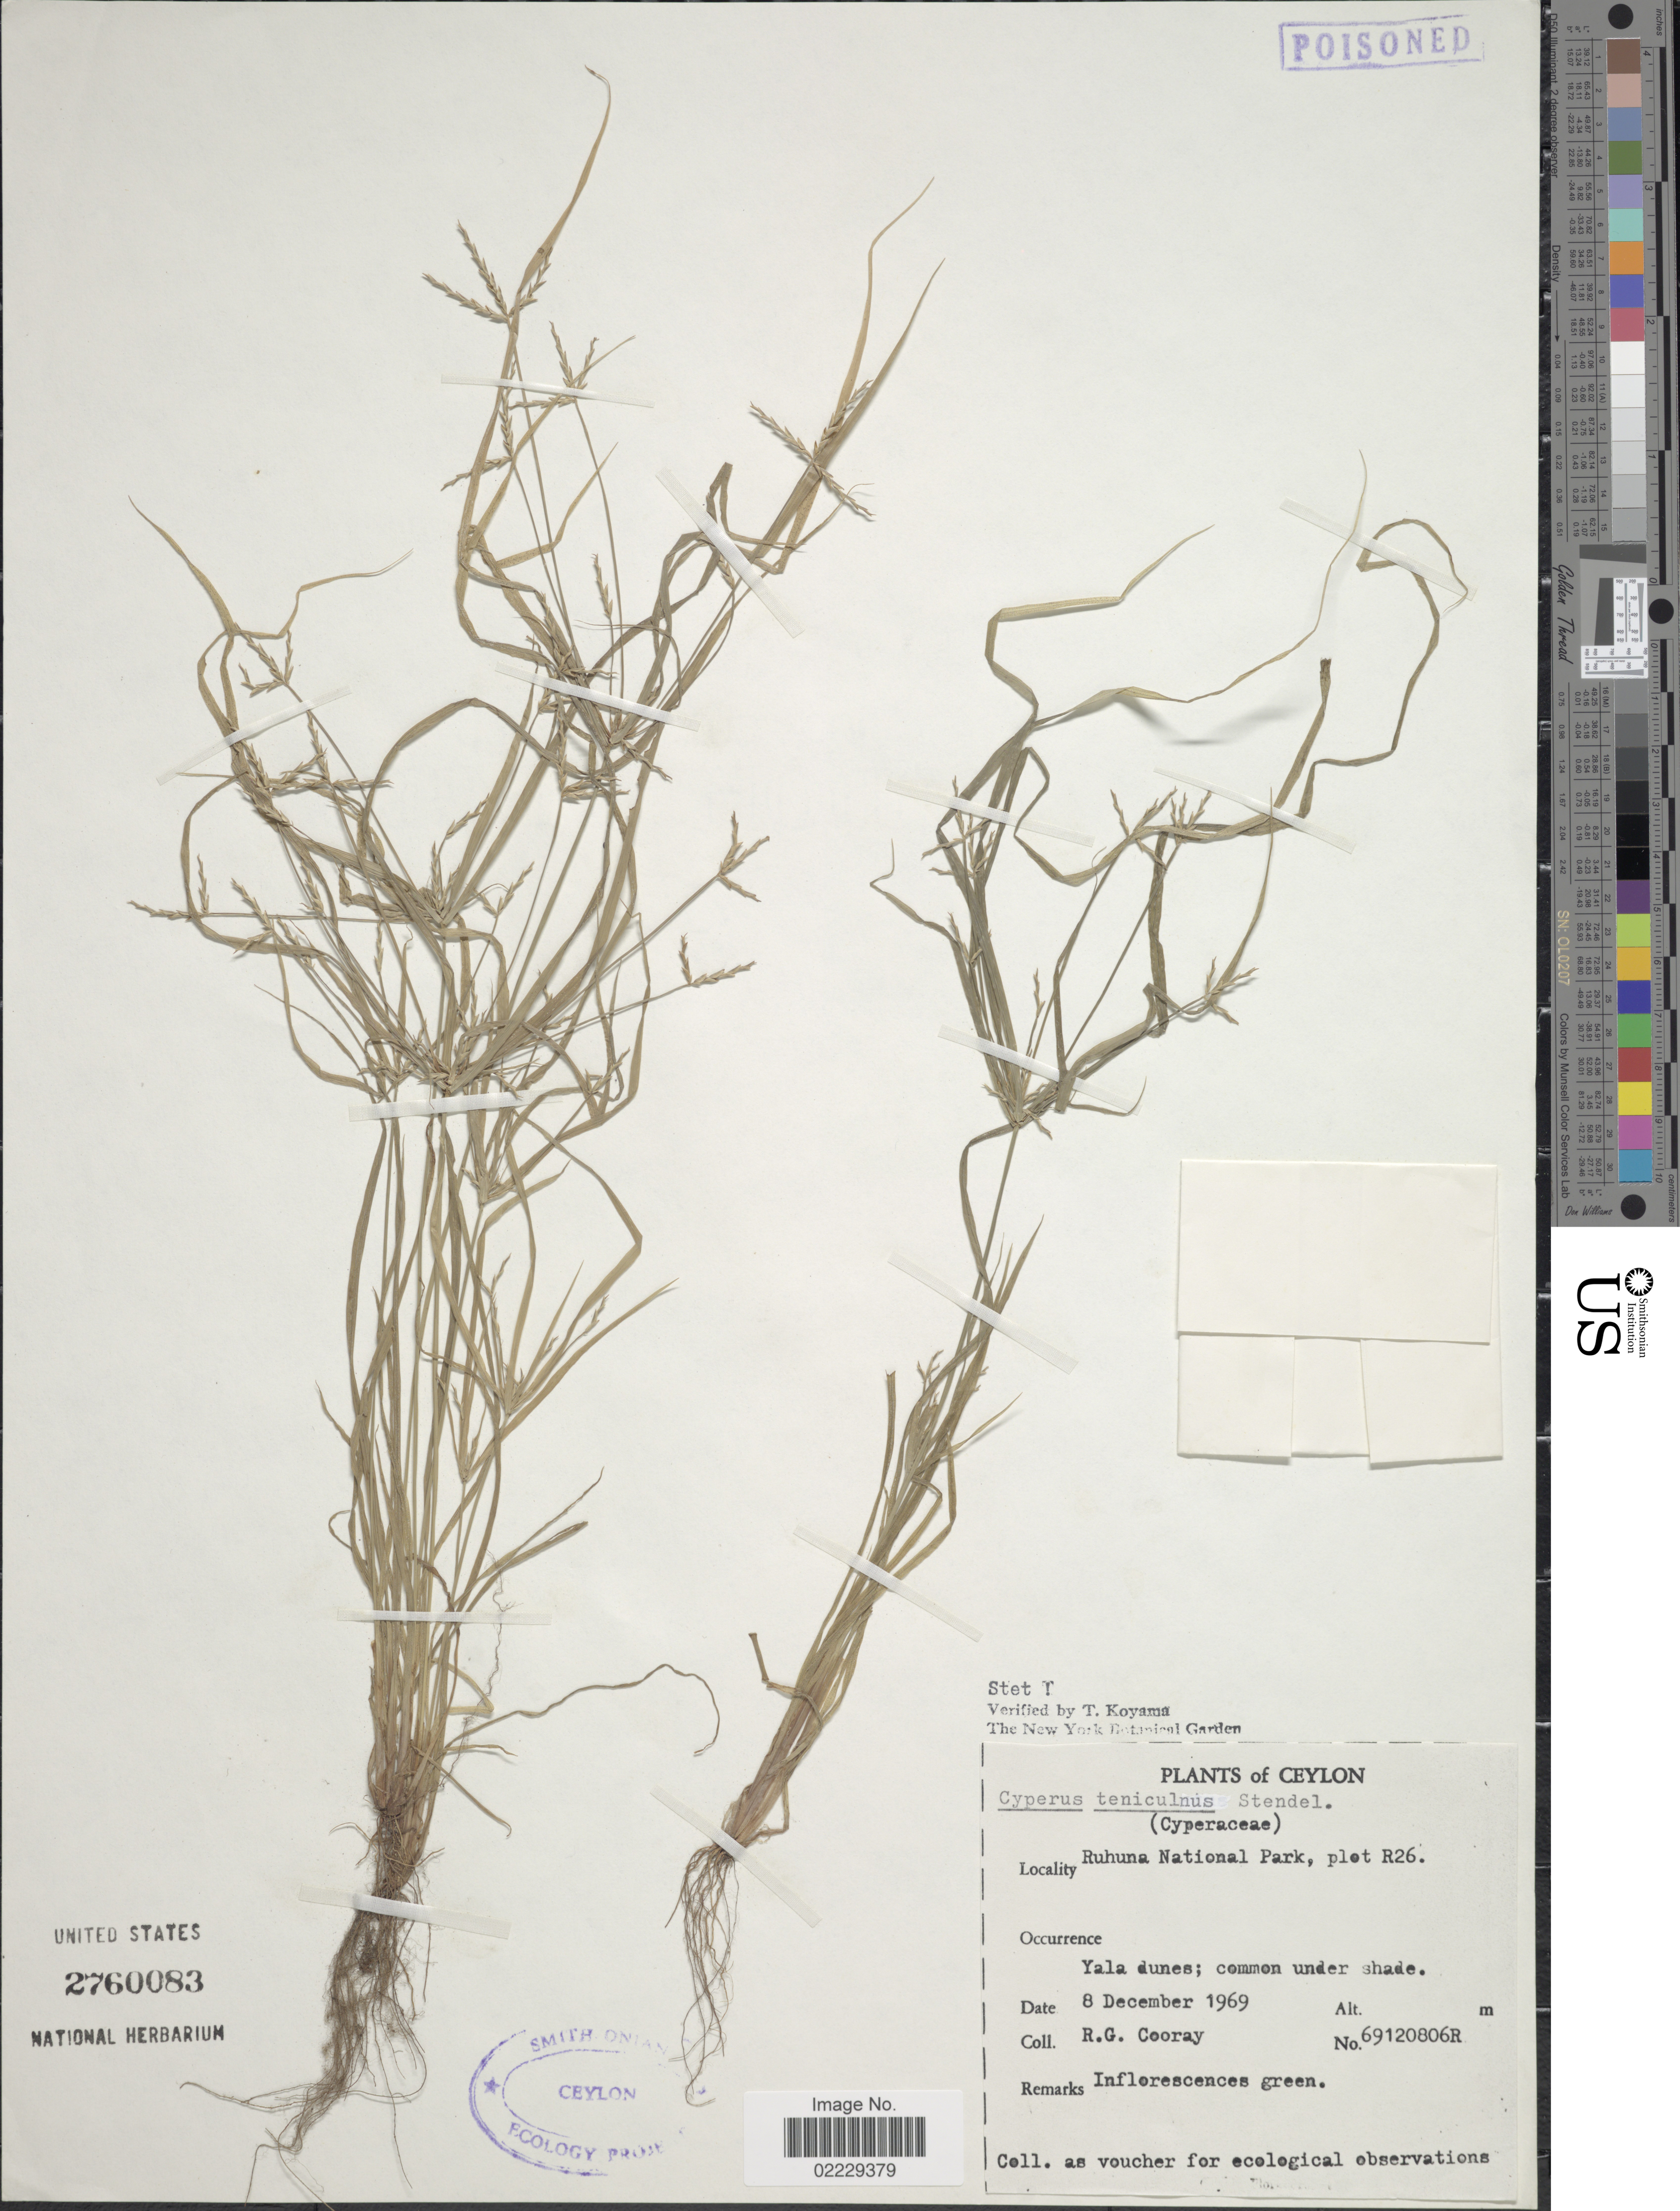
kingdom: Plantae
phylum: Tracheophyta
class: Liliopsida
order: Poales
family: Cyperaceae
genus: Cyperus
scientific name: Cyperus zollingeri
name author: Steud.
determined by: Strong, Mark T., (BOT), Smithsonian Institution - National Museum of Natural History (UNITED STATES)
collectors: R. Cooray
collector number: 69120806R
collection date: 1969-12-08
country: Sri Lanka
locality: Ceylon, Ruhuna National Park, Plot R26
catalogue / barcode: US 2760083